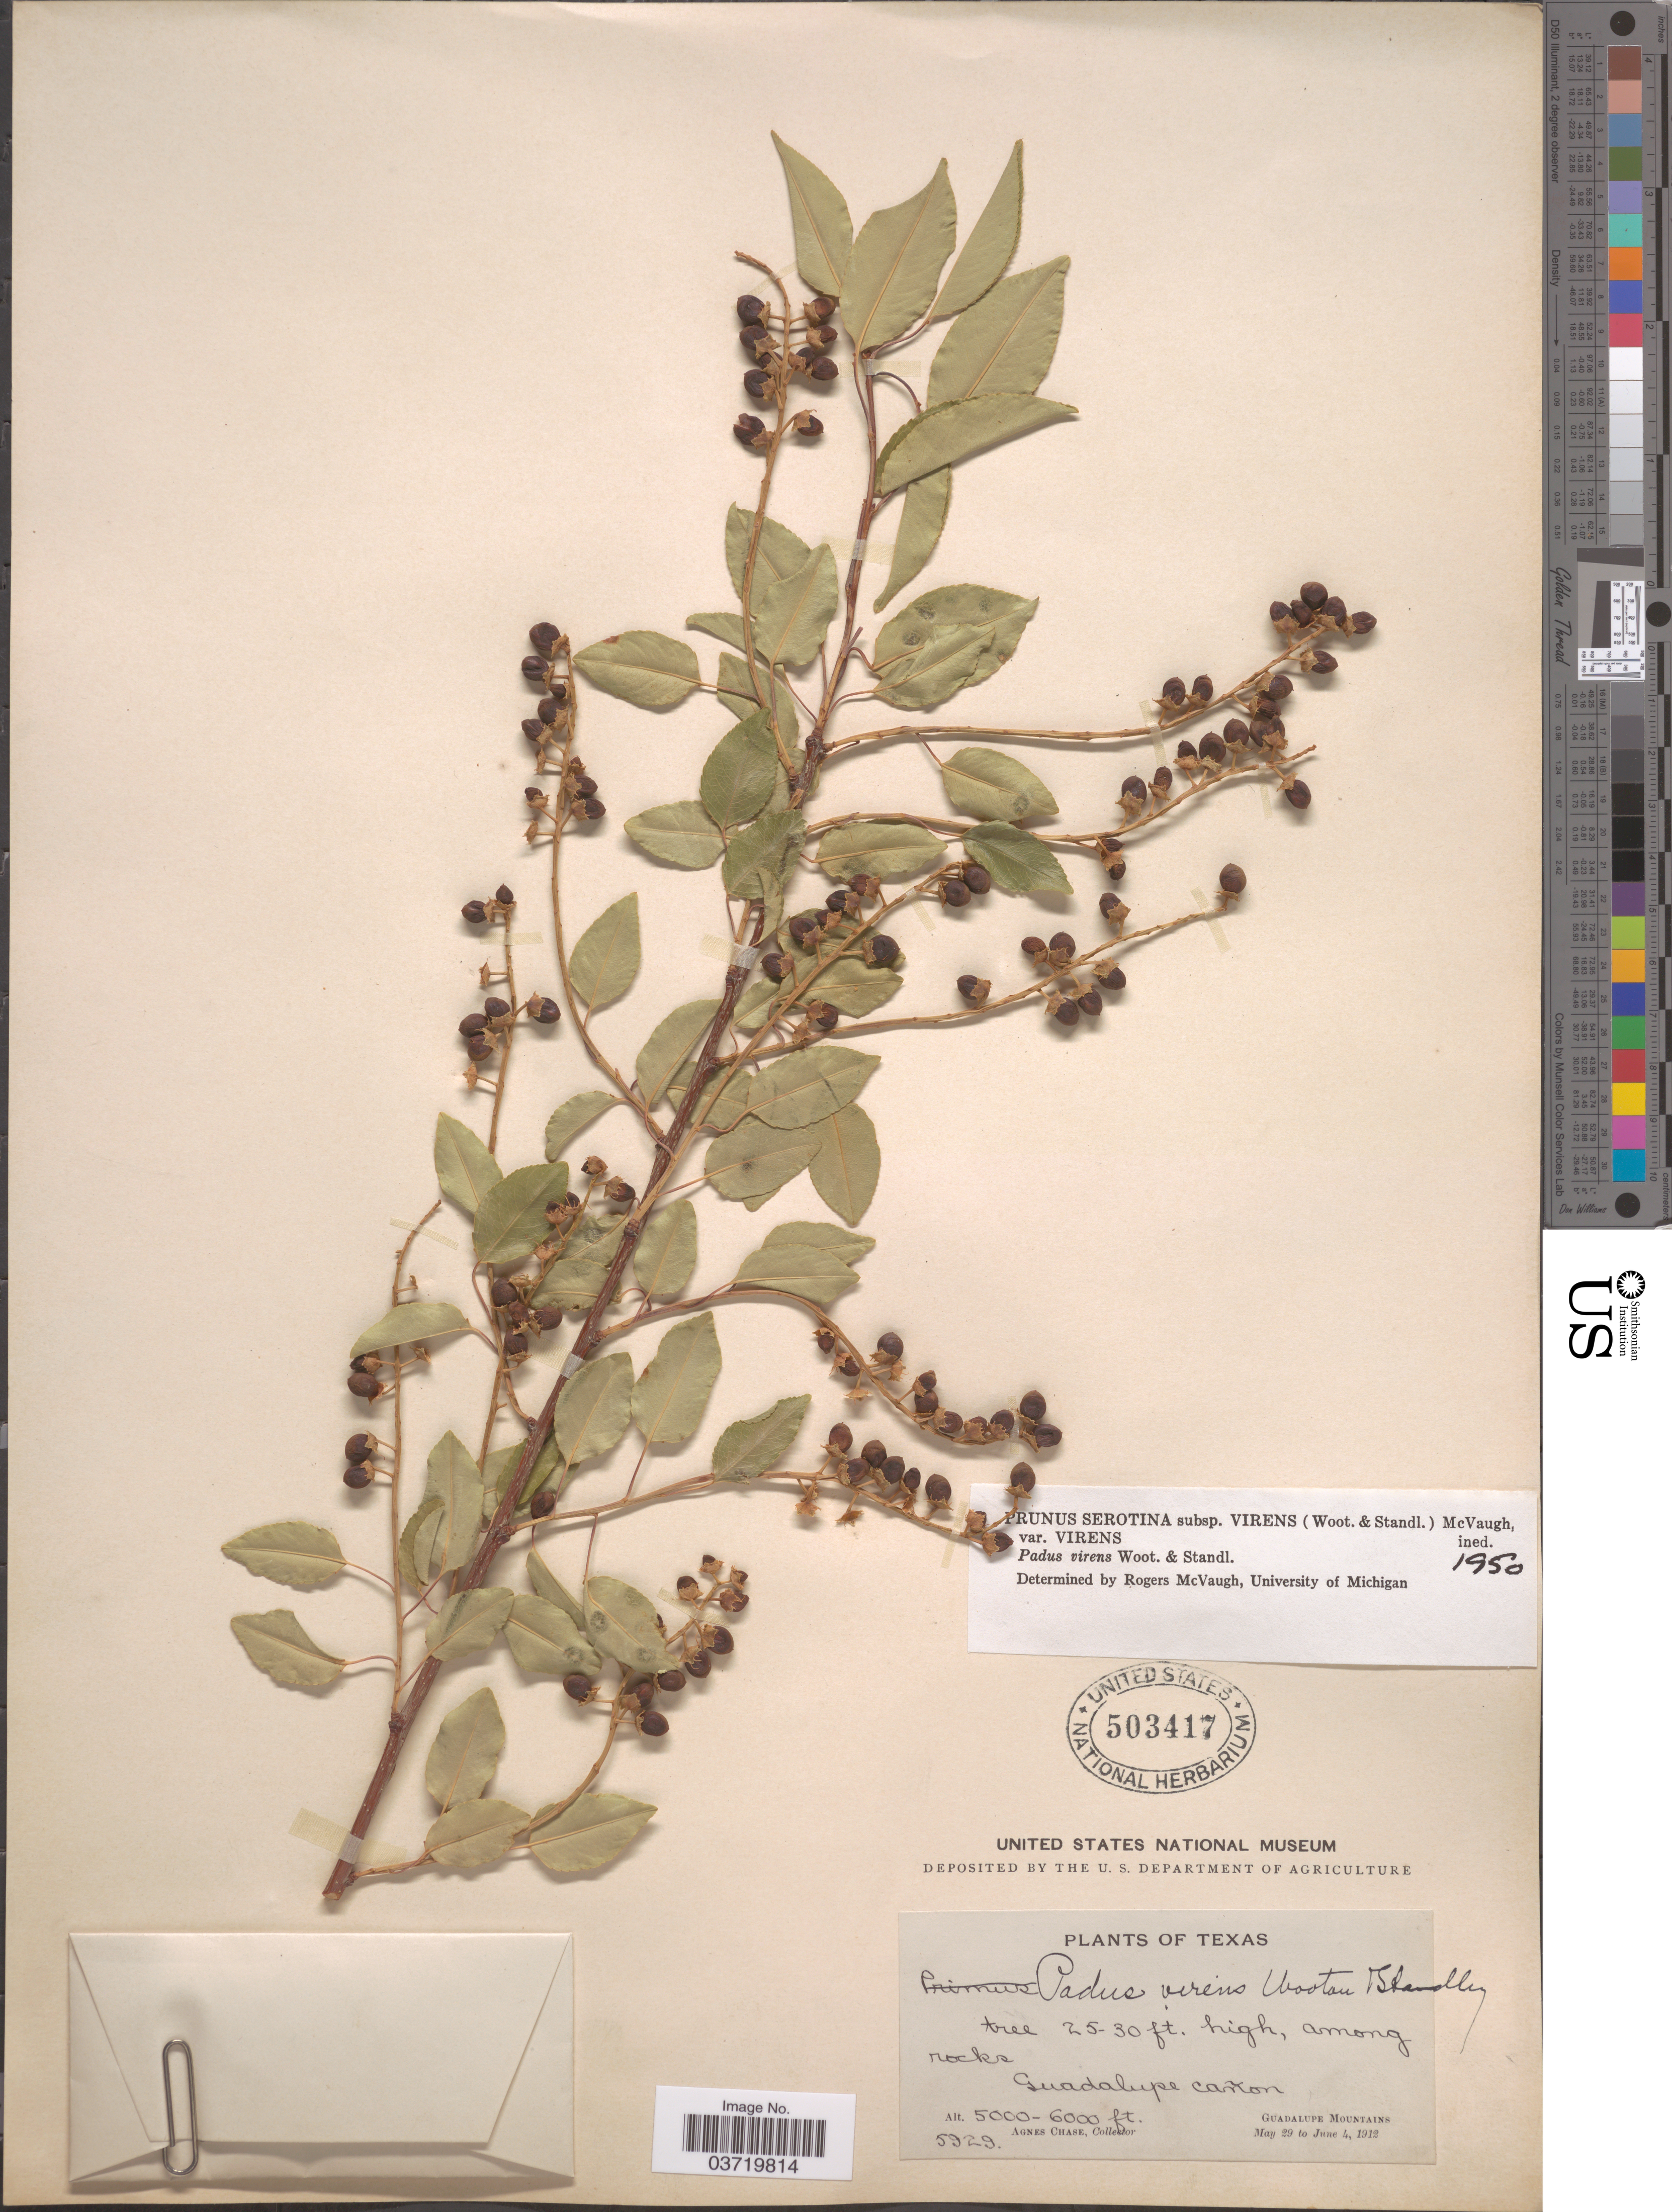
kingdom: Plantae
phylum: Tracheophyta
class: Magnoliopsida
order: Rosales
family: Rosaceae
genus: Prunus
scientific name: Prunus serotina var. rufula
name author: (Wooton & Standl.) McVaugh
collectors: A. Chase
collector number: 5929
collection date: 1912-05-29/1912-06-04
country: United States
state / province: Texas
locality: Guadalupe Cañon. Guadalupe Mountains.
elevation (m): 1524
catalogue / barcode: US 503417